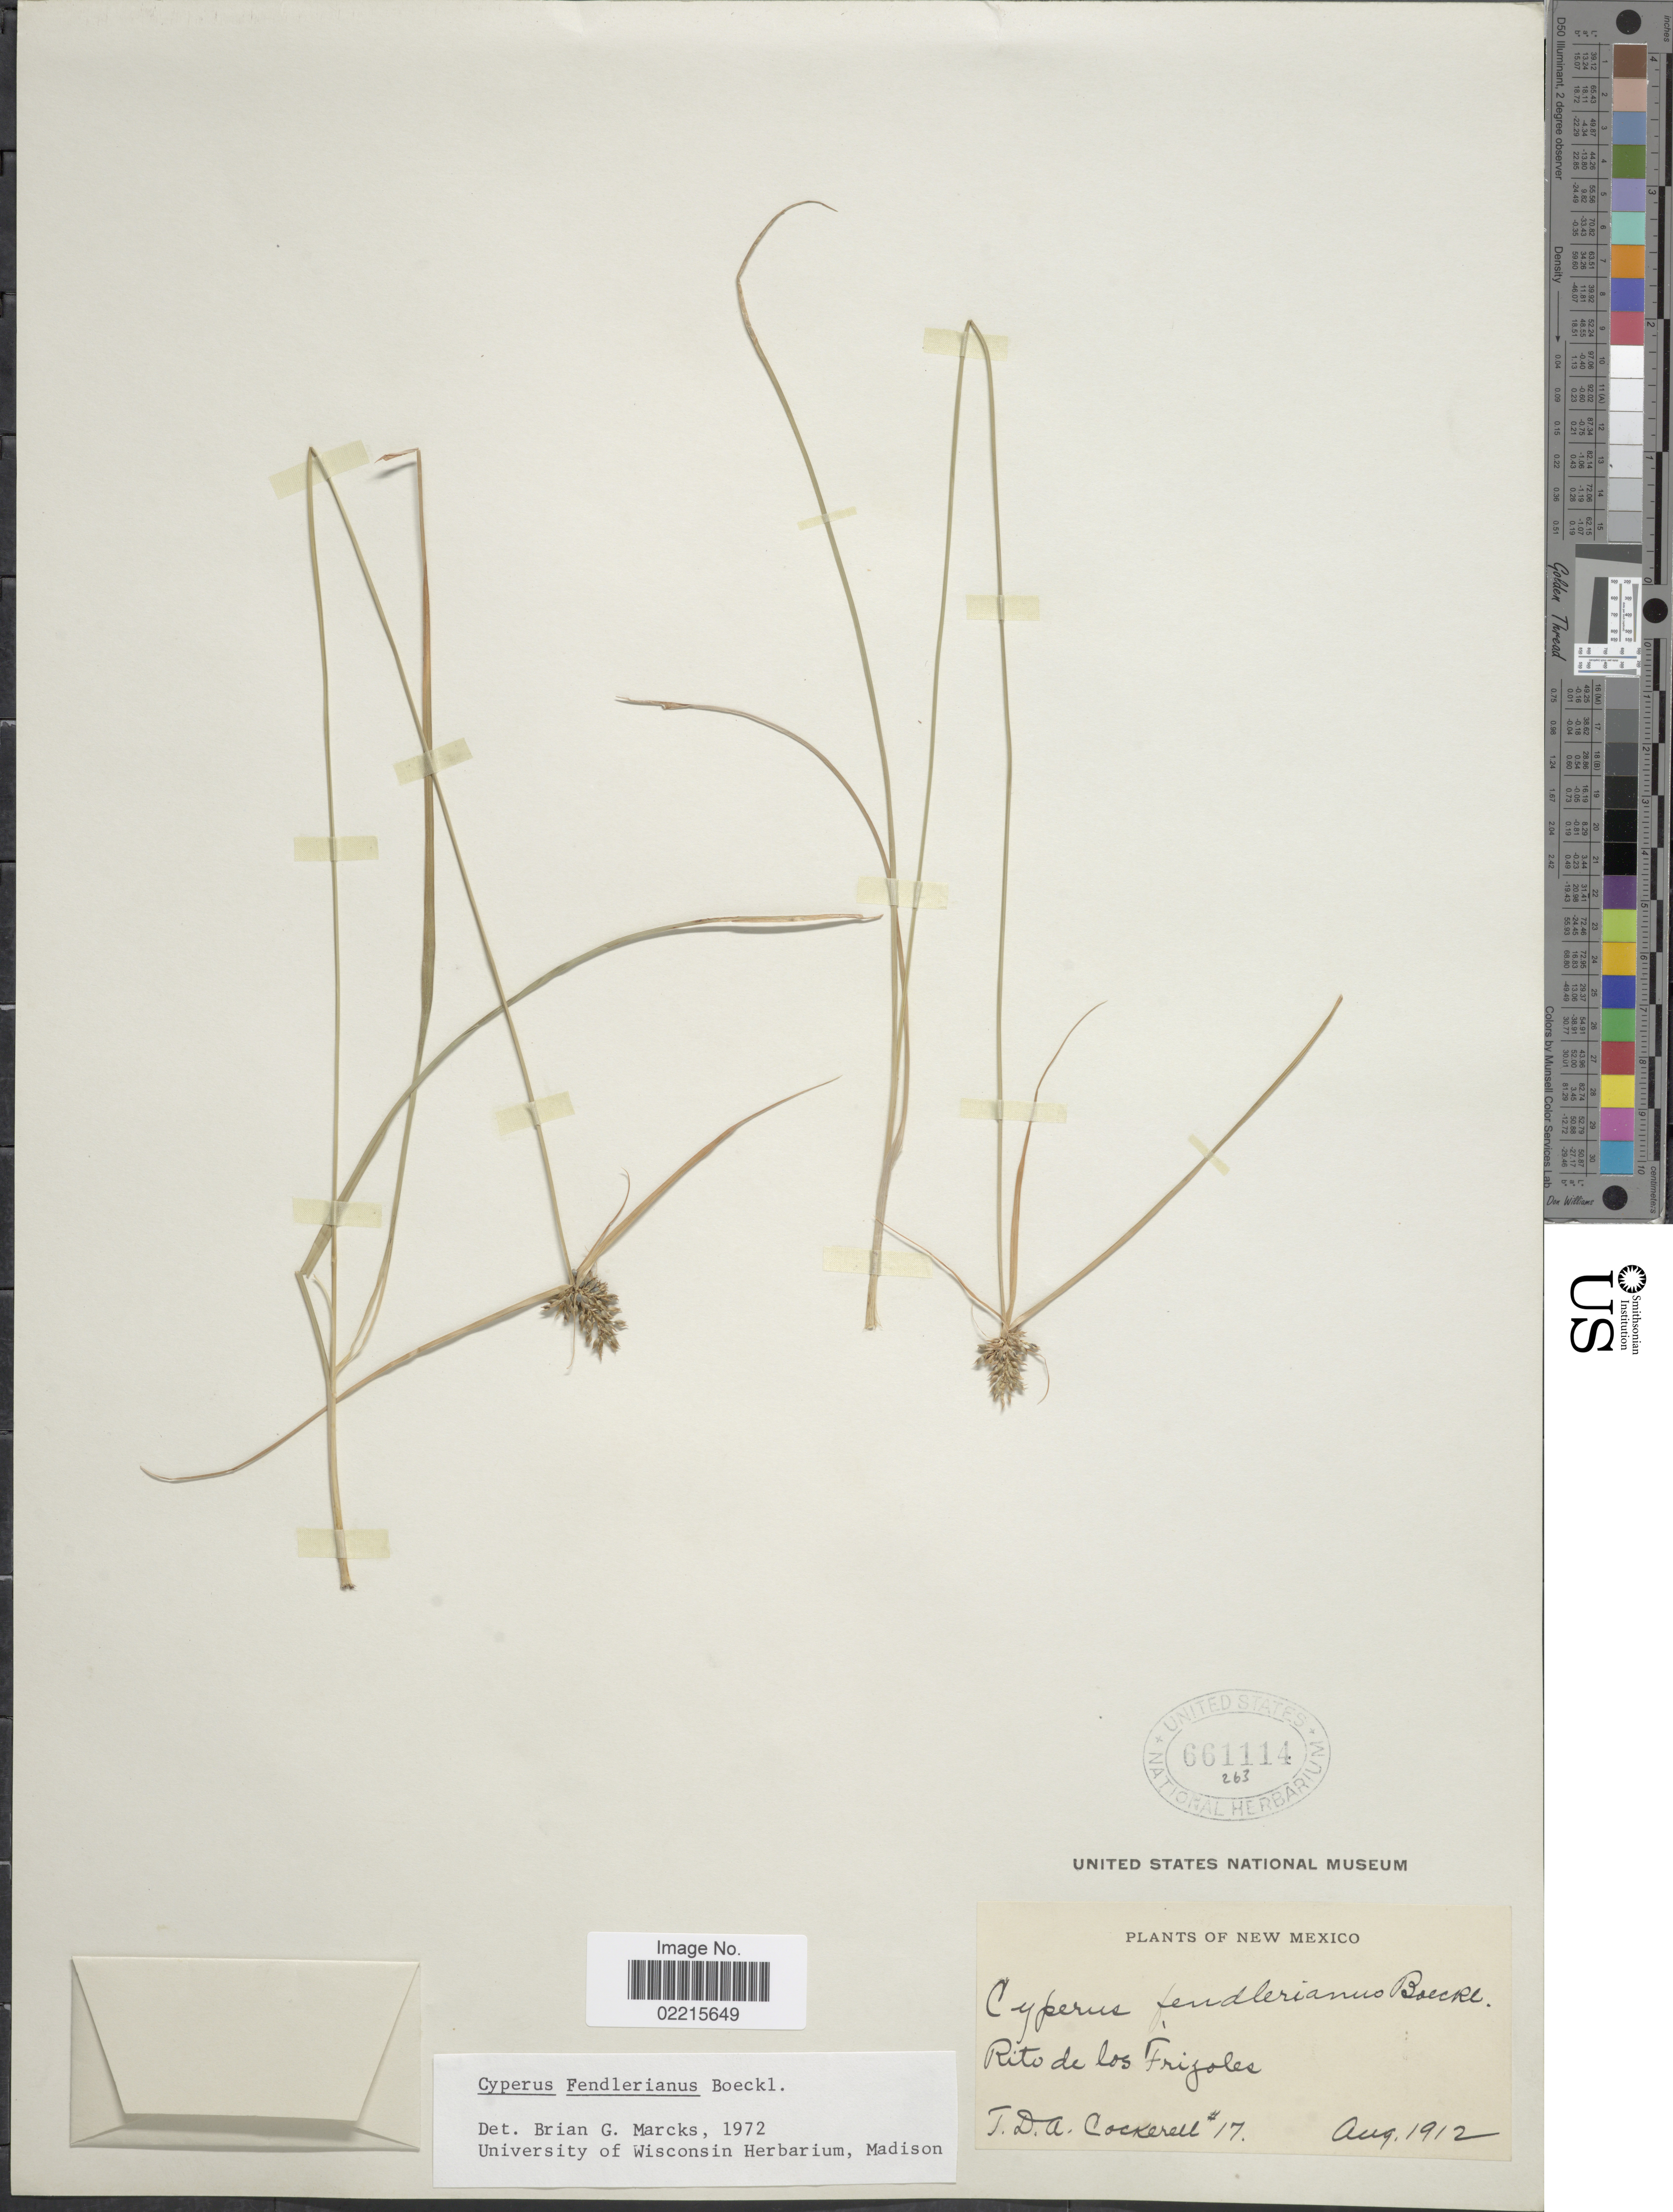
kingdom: Plantae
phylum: Tracheophyta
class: Liliopsida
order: Poales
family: Cyperaceae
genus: Cyperus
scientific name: Cyperus fendlerianus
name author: Boeckeler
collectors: T. Cockerell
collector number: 17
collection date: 1912-08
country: United States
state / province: New Mexico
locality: Rito de los Frijoles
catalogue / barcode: US 661114